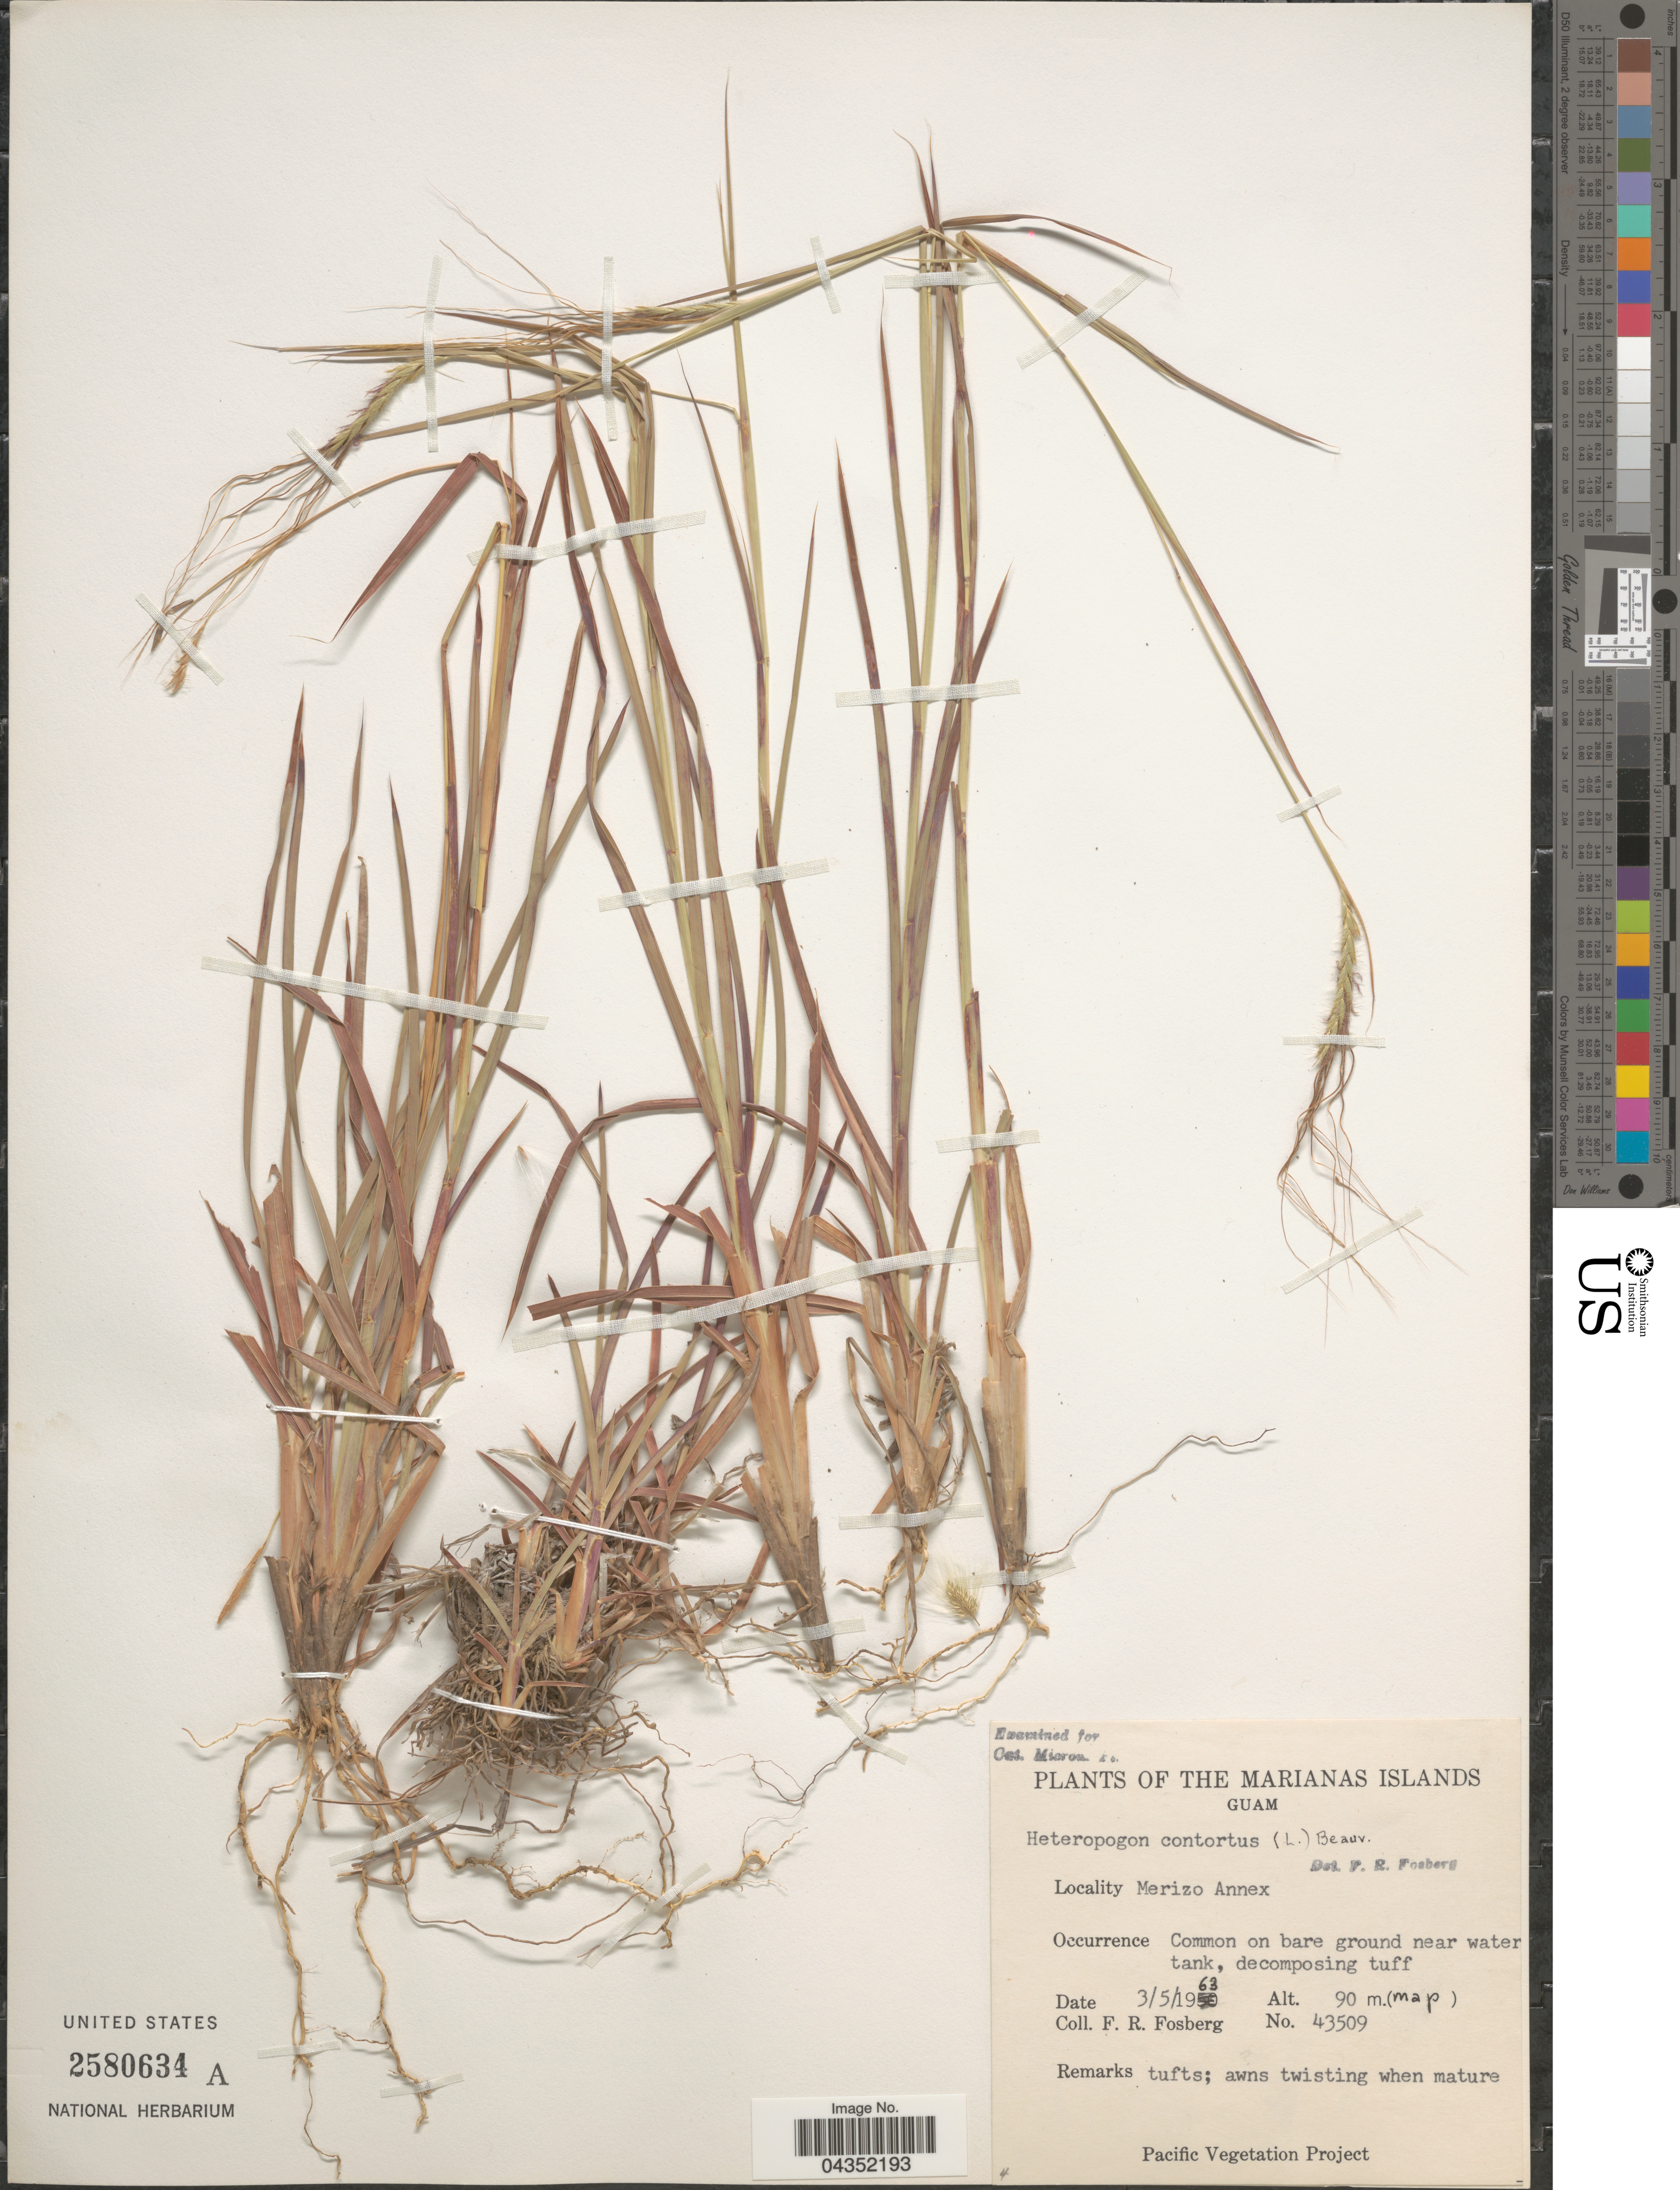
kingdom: Plantae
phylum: Tracheophyta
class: Liliopsida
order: Poales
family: Poaceae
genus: Heteropogon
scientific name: Heteropogon contortus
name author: (L.) P. Beauv. ex Roem. & Schult.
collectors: F. R. Fosberg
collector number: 43509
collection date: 1963-05-03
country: Guam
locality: The Marianas Islands. Merizo Annex.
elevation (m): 90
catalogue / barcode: US 2580634A